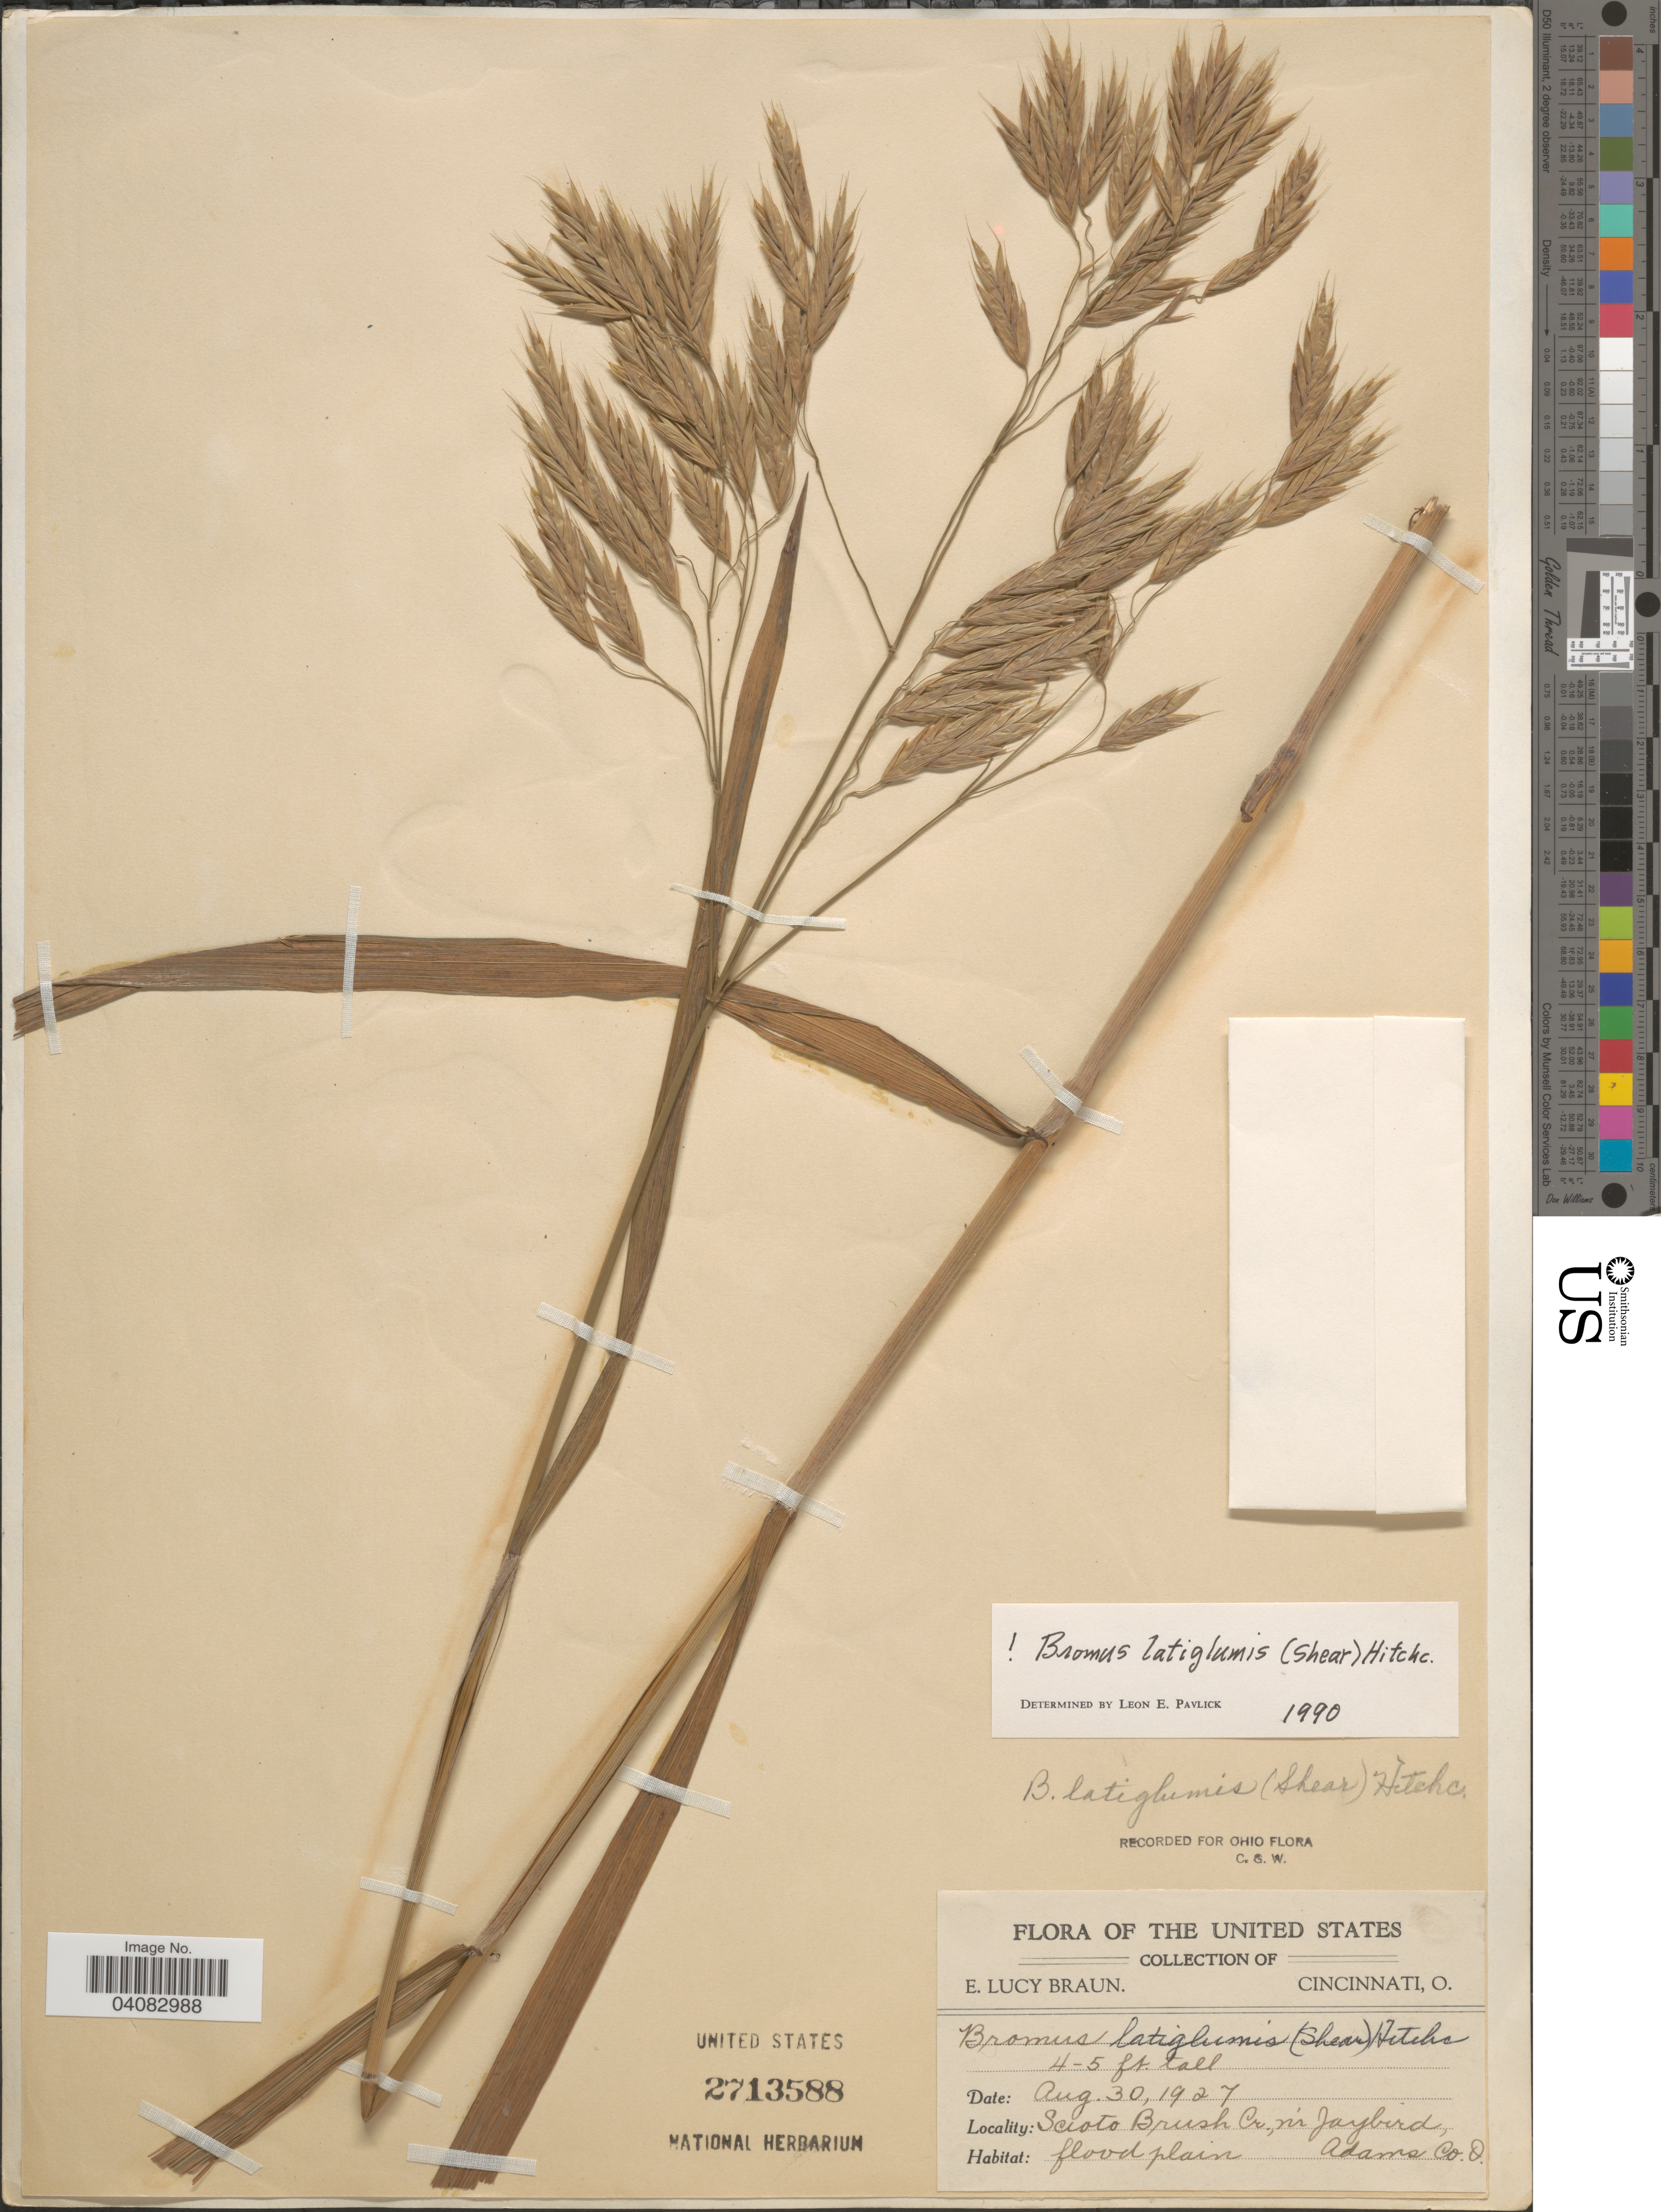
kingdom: Plantae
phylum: Tracheophyta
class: Liliopsida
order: Poales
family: Poaceae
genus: Bromus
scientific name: Bromus latiglumis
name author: (Scribn. ex Shear) Hitchc.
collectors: E. L. Braun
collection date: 1927-08-30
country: United States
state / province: Ohio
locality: Scioto Brush Cr., in Jaybird, Adams Co.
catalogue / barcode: US 2713588